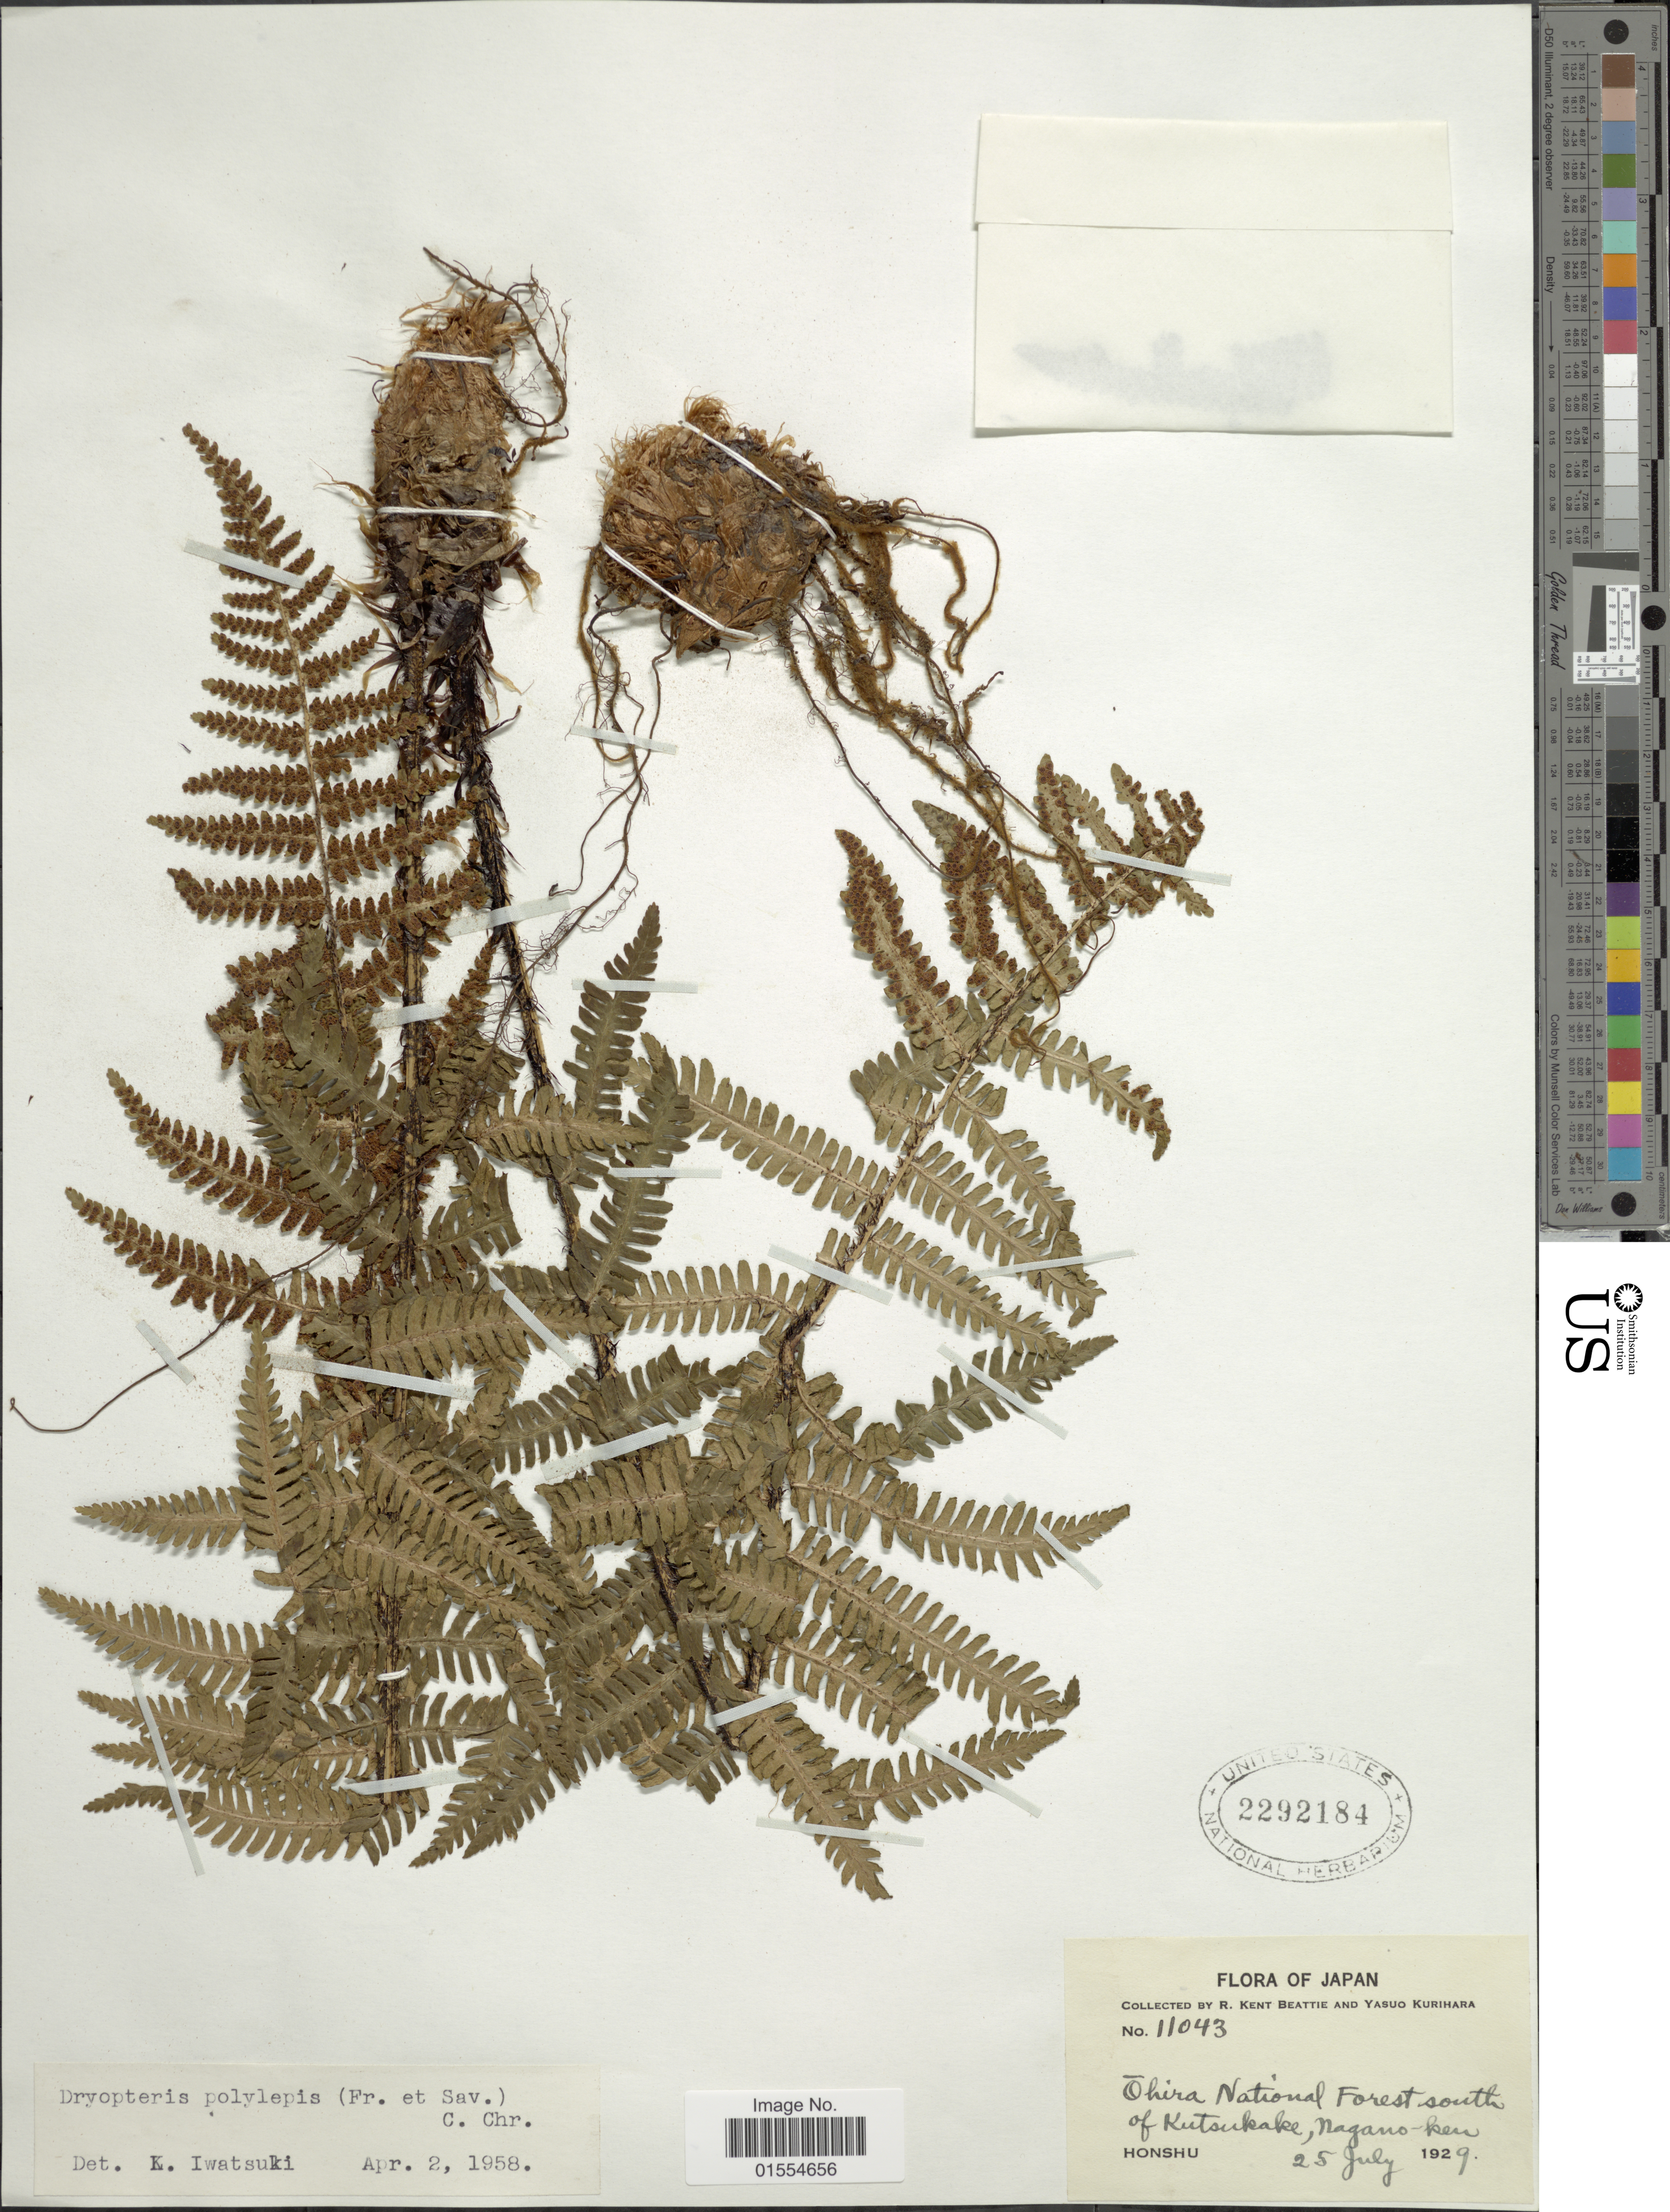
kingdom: Plantae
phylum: Tracheophyta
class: Polypodiopsida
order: Polypodiales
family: Dryopteridaceae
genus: Dryopteris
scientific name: Dryopteris polylepis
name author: (Franch. & Sav.) C. Chr.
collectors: R. K. Beattie & Y. Kurihara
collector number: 11043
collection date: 1929-07-25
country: Japan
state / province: Nagano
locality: Ohira National Forest south of Kutsukake, Nagano-ken, Honshu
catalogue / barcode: US 2292184